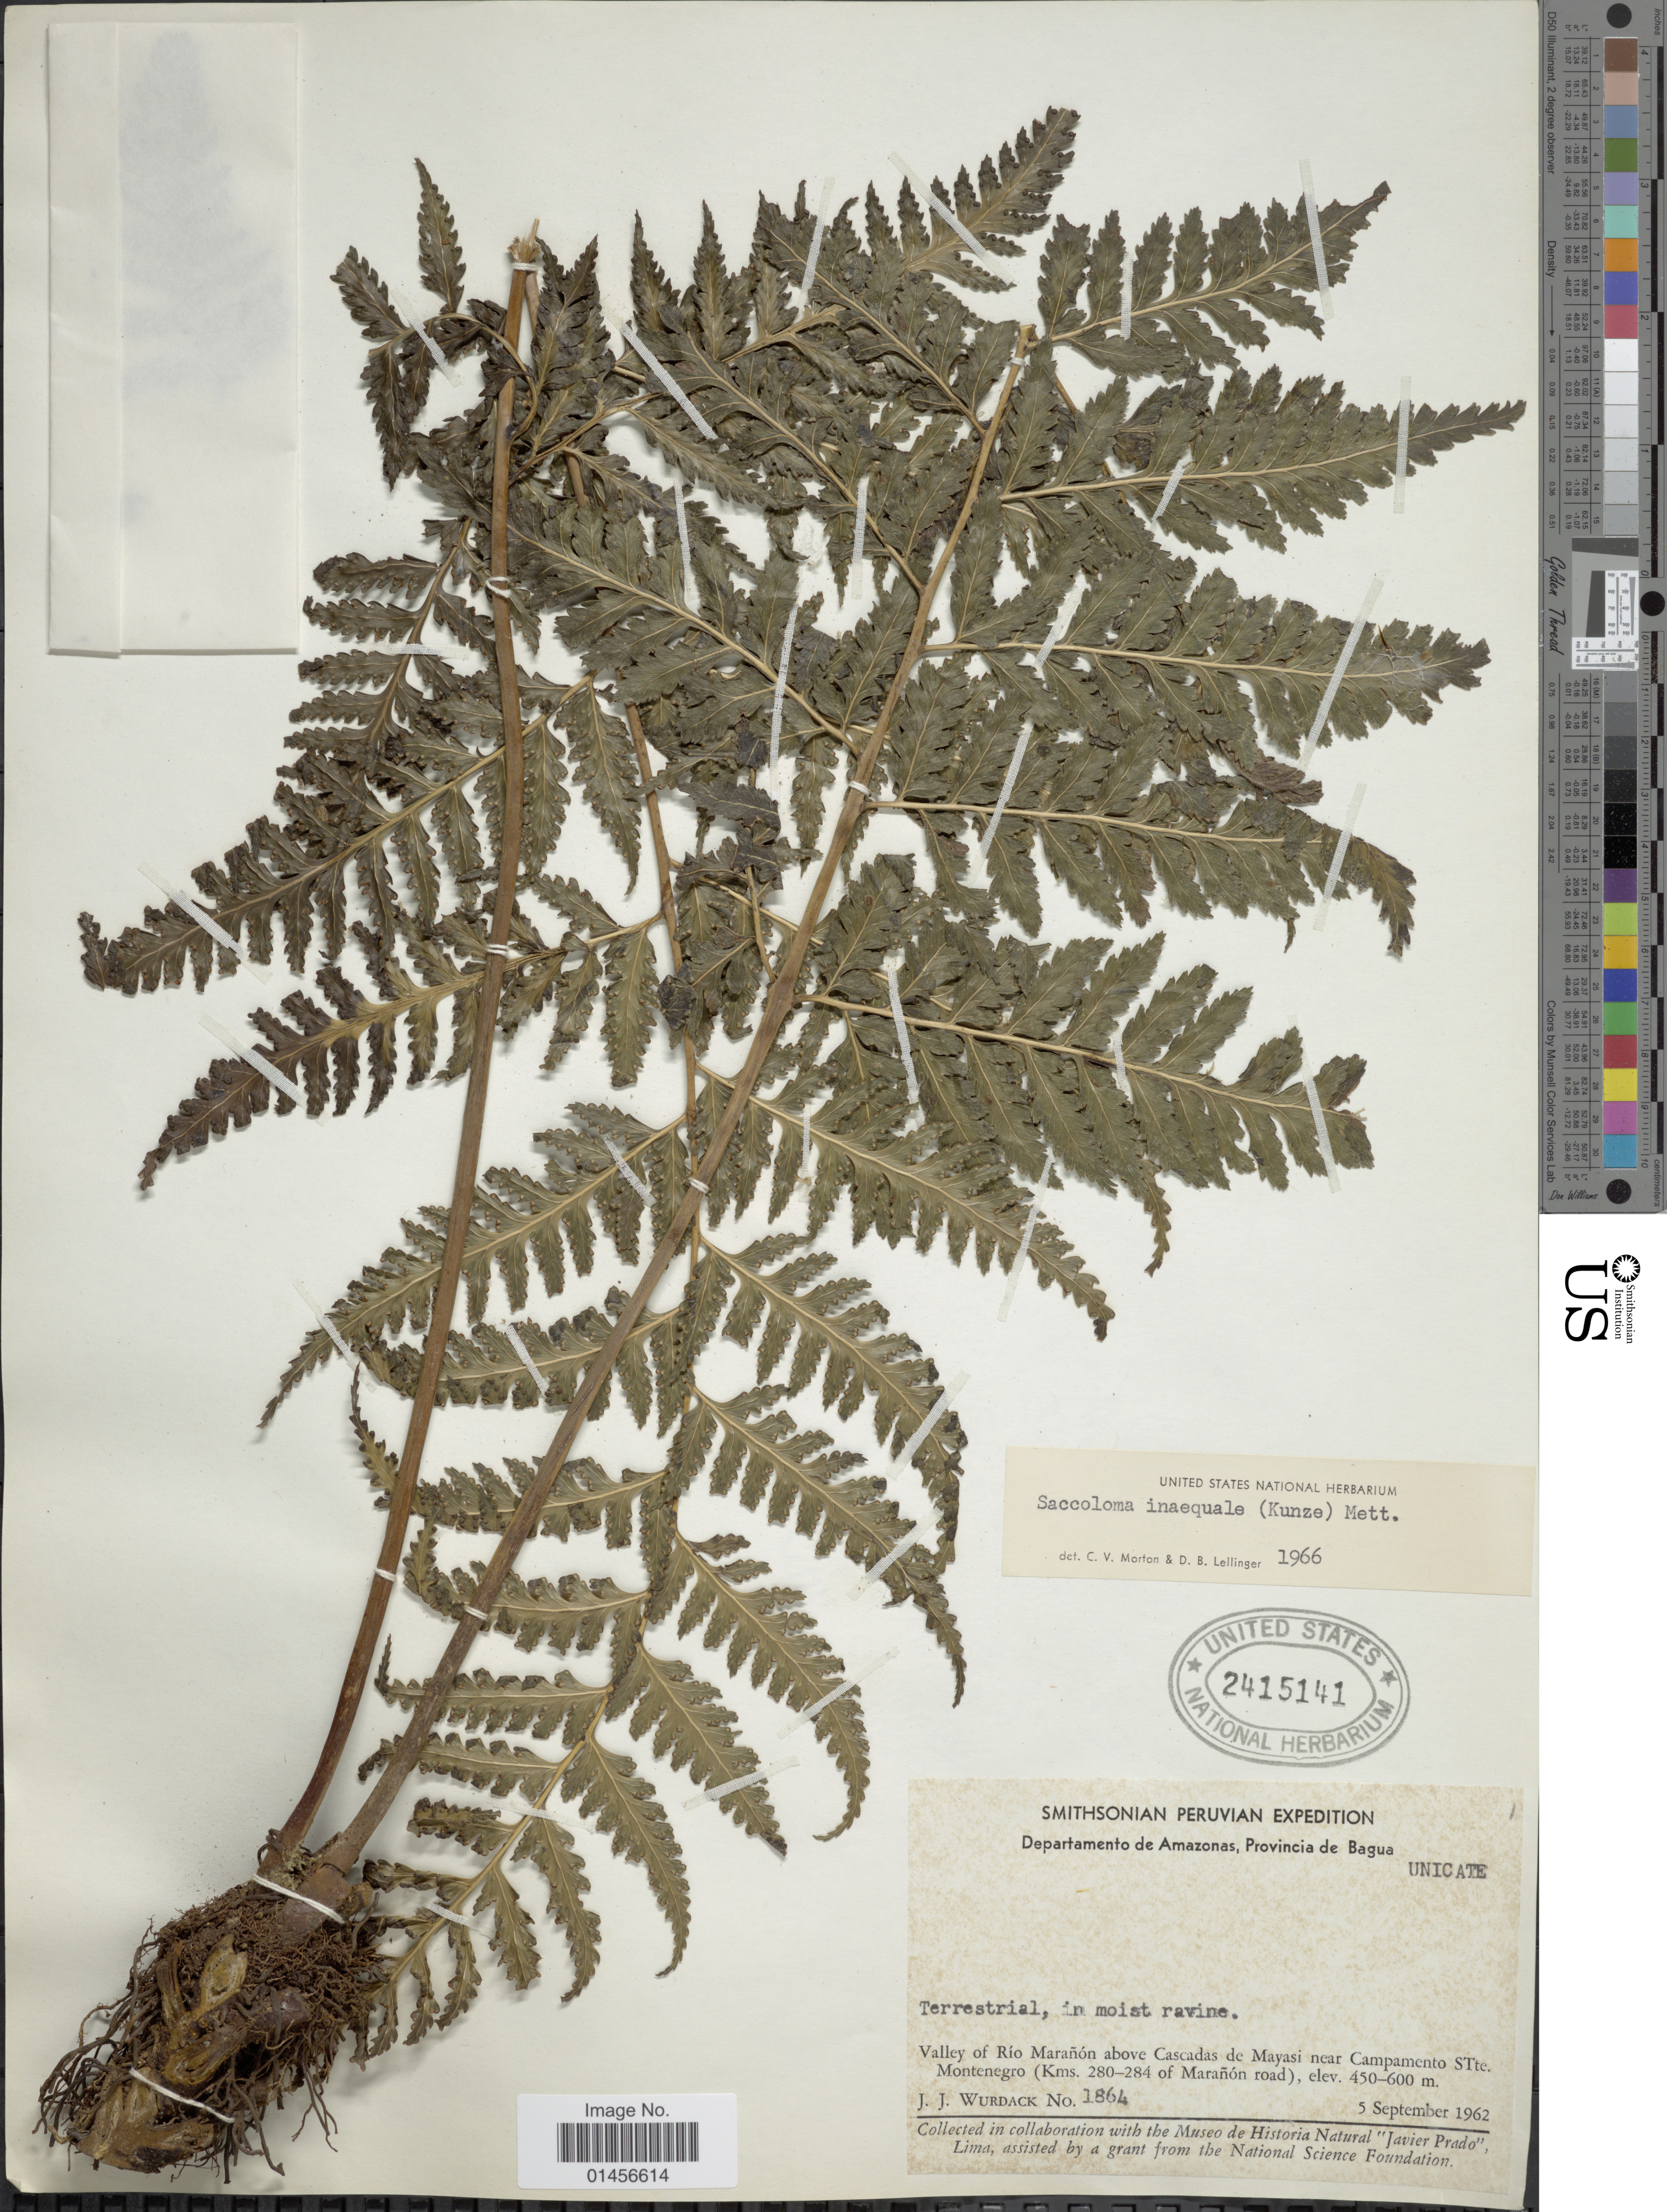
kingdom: Plantae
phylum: Tracheophyta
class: Polypodiopsida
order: Polypodiales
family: Saccolomataceae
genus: Saccoloma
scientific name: Saccoloma inaequale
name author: (Kunze) Mett.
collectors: J. J. Wurdack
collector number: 1864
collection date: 1962-09-05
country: Peru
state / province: Amazonas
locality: Provincia de Bagua, Unicate, Valley of Rio Marañón above Cascadas de Mayasi near Campamento STte. Montenegro (Kms. 280-284 of Marañón road)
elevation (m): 450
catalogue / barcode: US 2415141